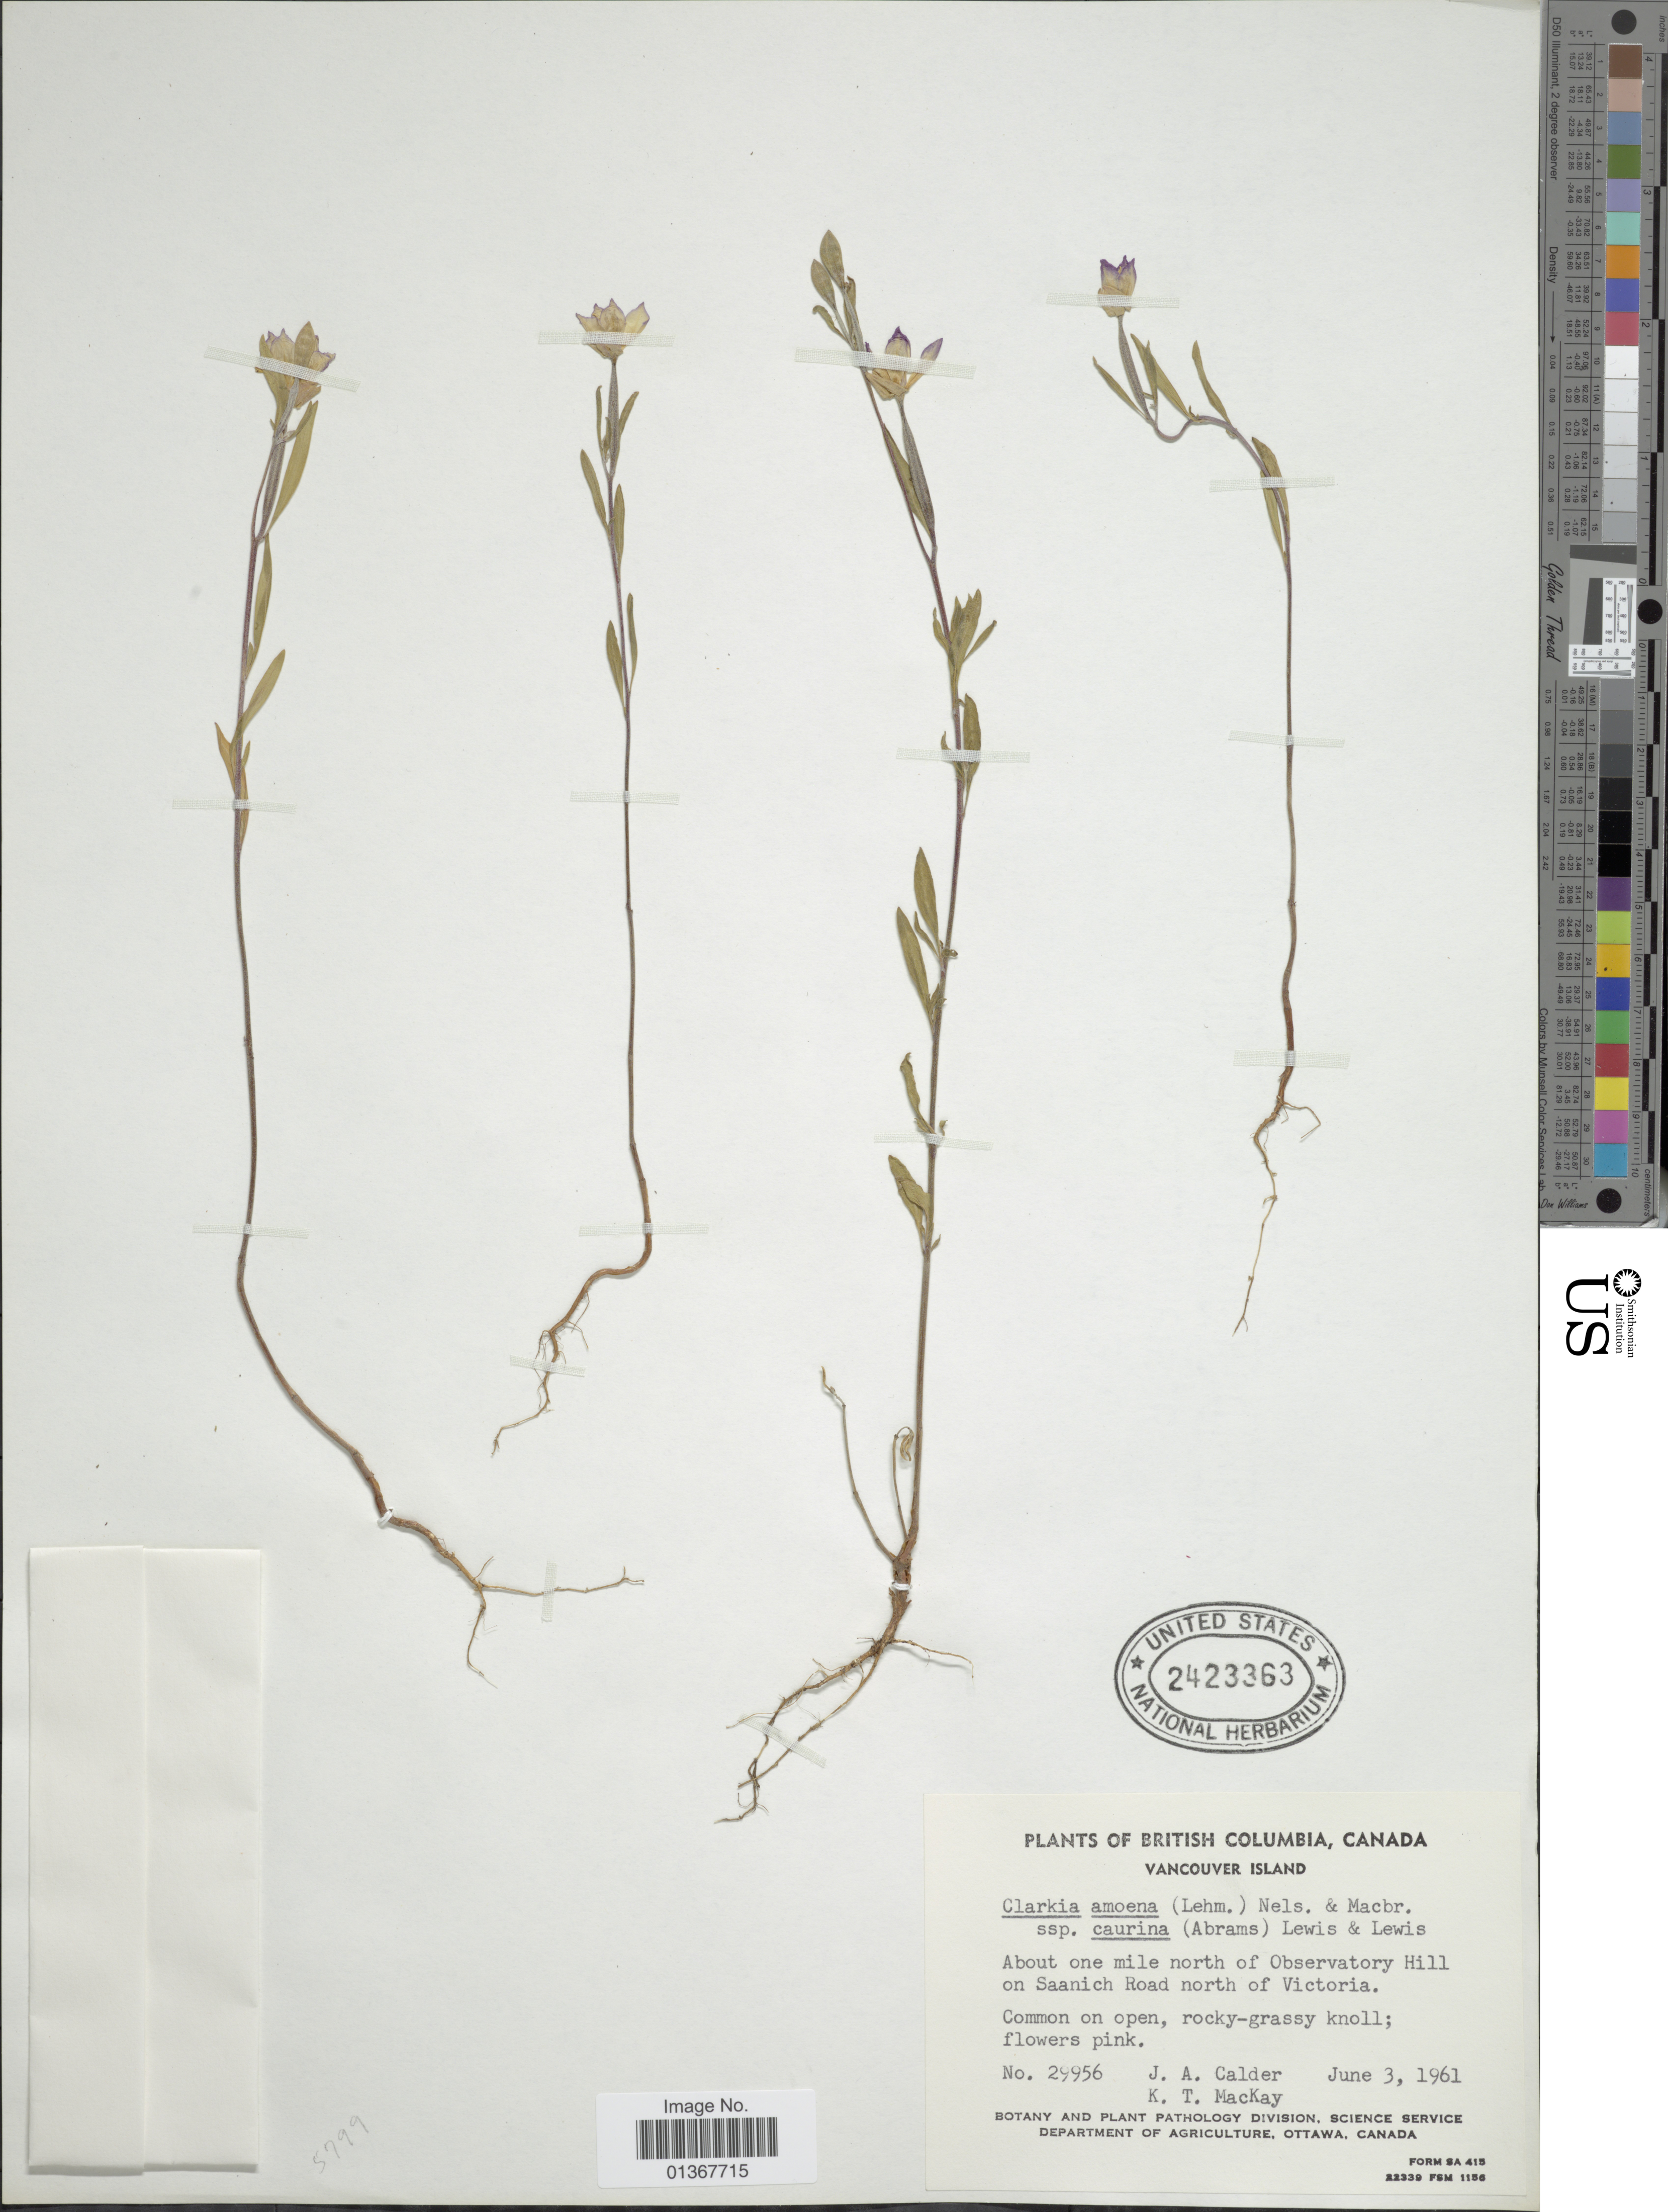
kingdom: Plantae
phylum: Tracheophyta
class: Magnoliopsida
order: Myrtales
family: Onagraceae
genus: Clarkia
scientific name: Clarkia amoena subsp. caurina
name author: (Abrams) F. H. Lewis & M.E. Lewis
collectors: J. A. Calder & K. T. Mackay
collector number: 29956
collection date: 1961-06-03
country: Canada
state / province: British Columbia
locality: Vancouver Island. About one mile north of Observatory Hill on Saanich Road north of Victoria.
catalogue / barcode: US 2423363